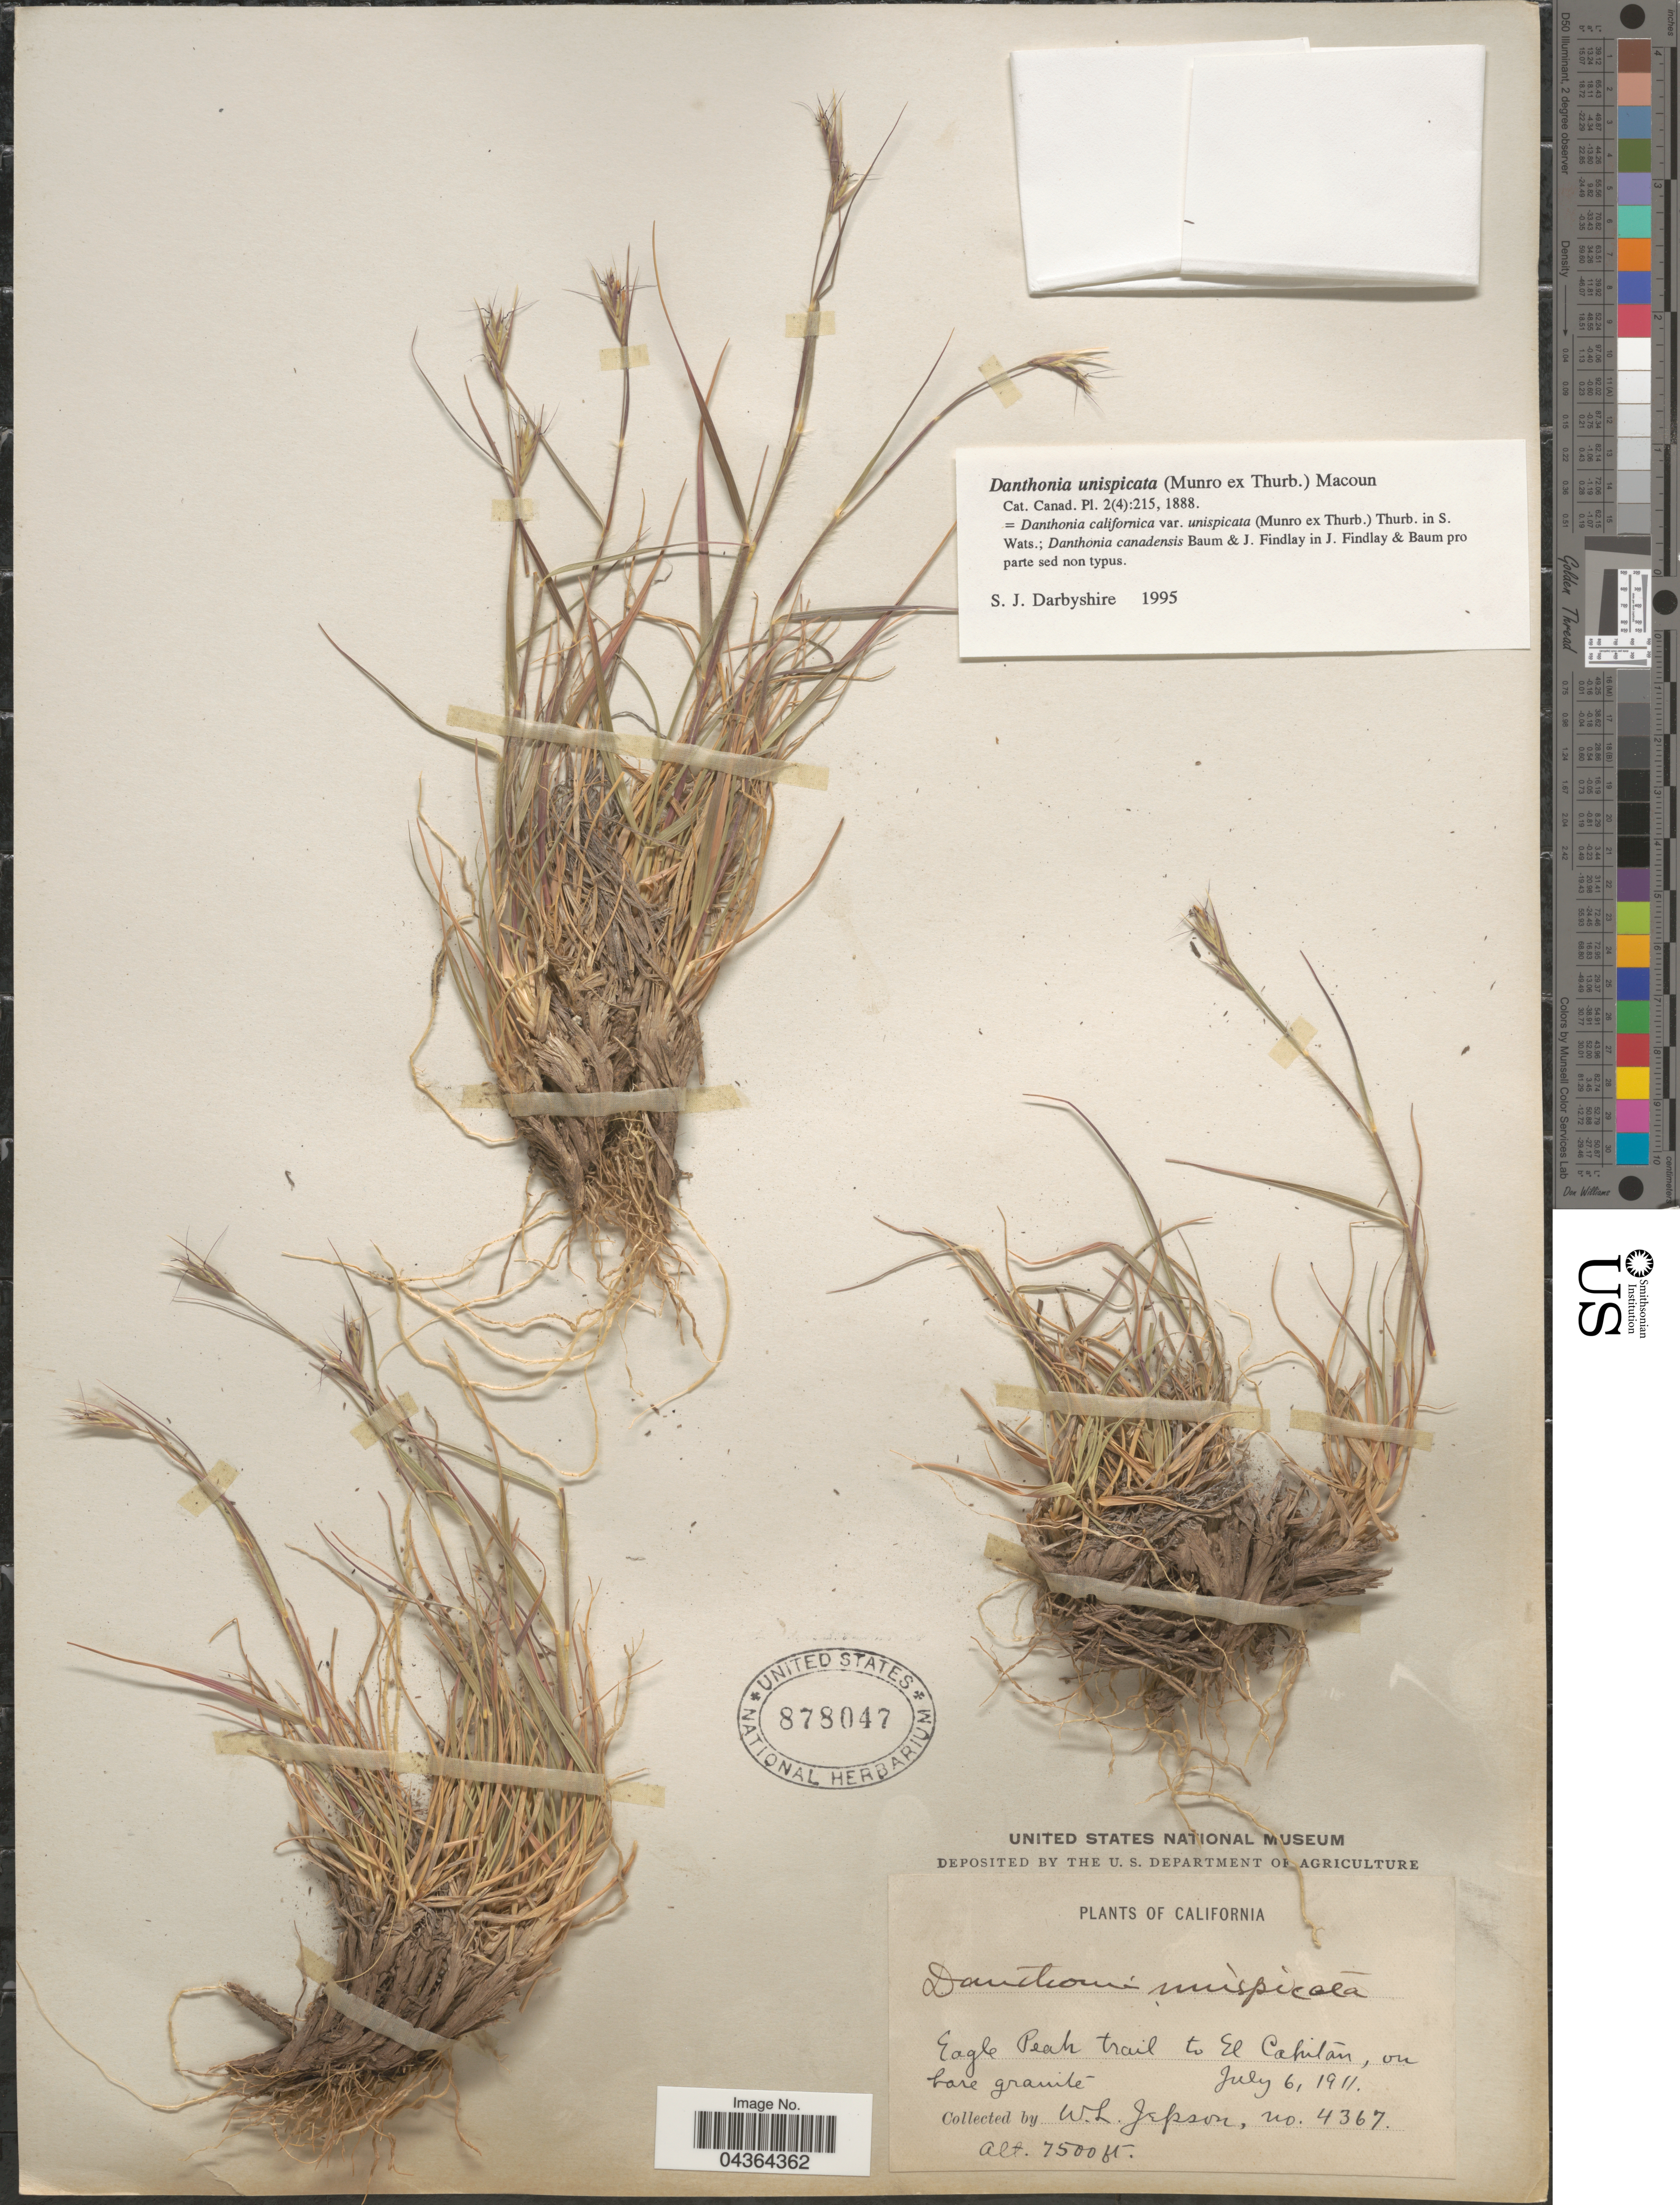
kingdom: Plantae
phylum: Tracheophyta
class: Liliopsida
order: Poales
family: Poaceae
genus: Danthonia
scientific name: Danthonia unispicata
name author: (Thurb.) Munro ex Macoun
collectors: W. L. Jepson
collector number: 4367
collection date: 1911-07-06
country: United States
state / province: California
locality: Eagle Peak trail to El Cahitan, on bare granite.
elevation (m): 2286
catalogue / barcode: US 878047